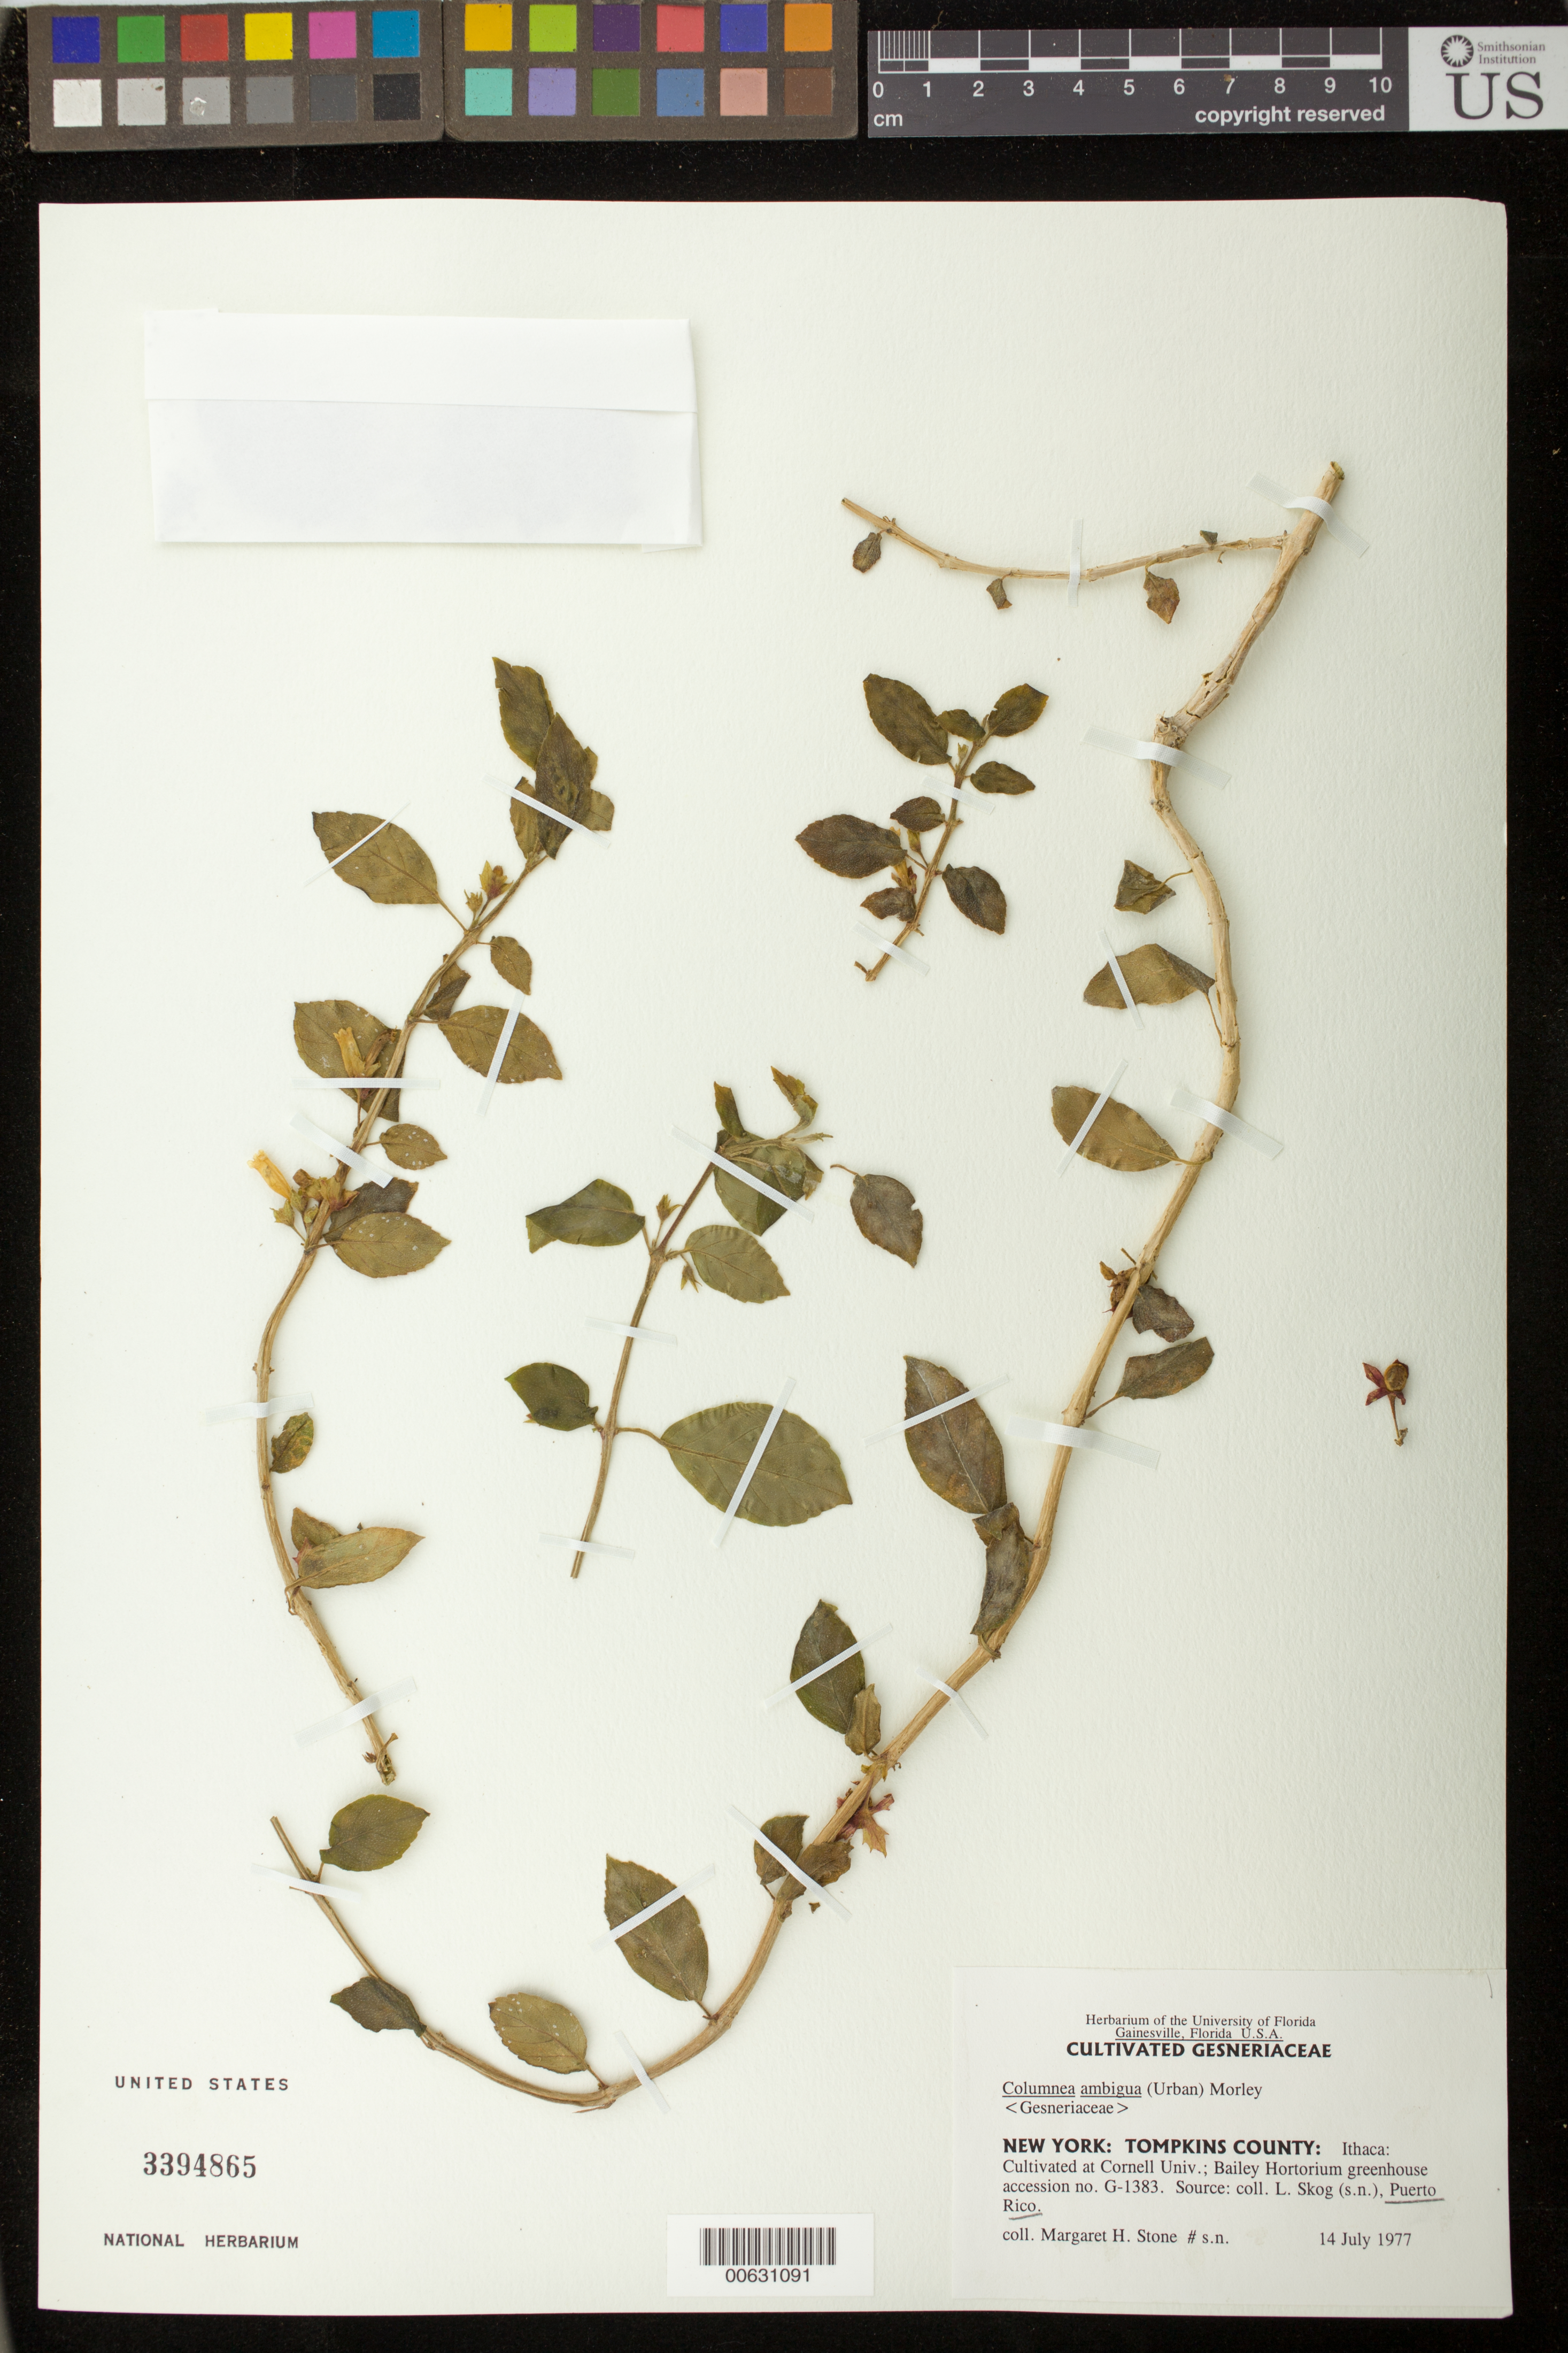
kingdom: Plantae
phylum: Tracheophyta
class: Magnoliopsida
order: Lamiales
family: Gesneriaceae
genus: Columnea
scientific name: Columnea ambigua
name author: (Urb.) B.D. Morley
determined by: Skog, Laurence E.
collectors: M. Stone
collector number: s.n. [G-1383]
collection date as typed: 14 Jul 1977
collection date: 1977-07-14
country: Puerto Rico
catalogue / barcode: US 3394865